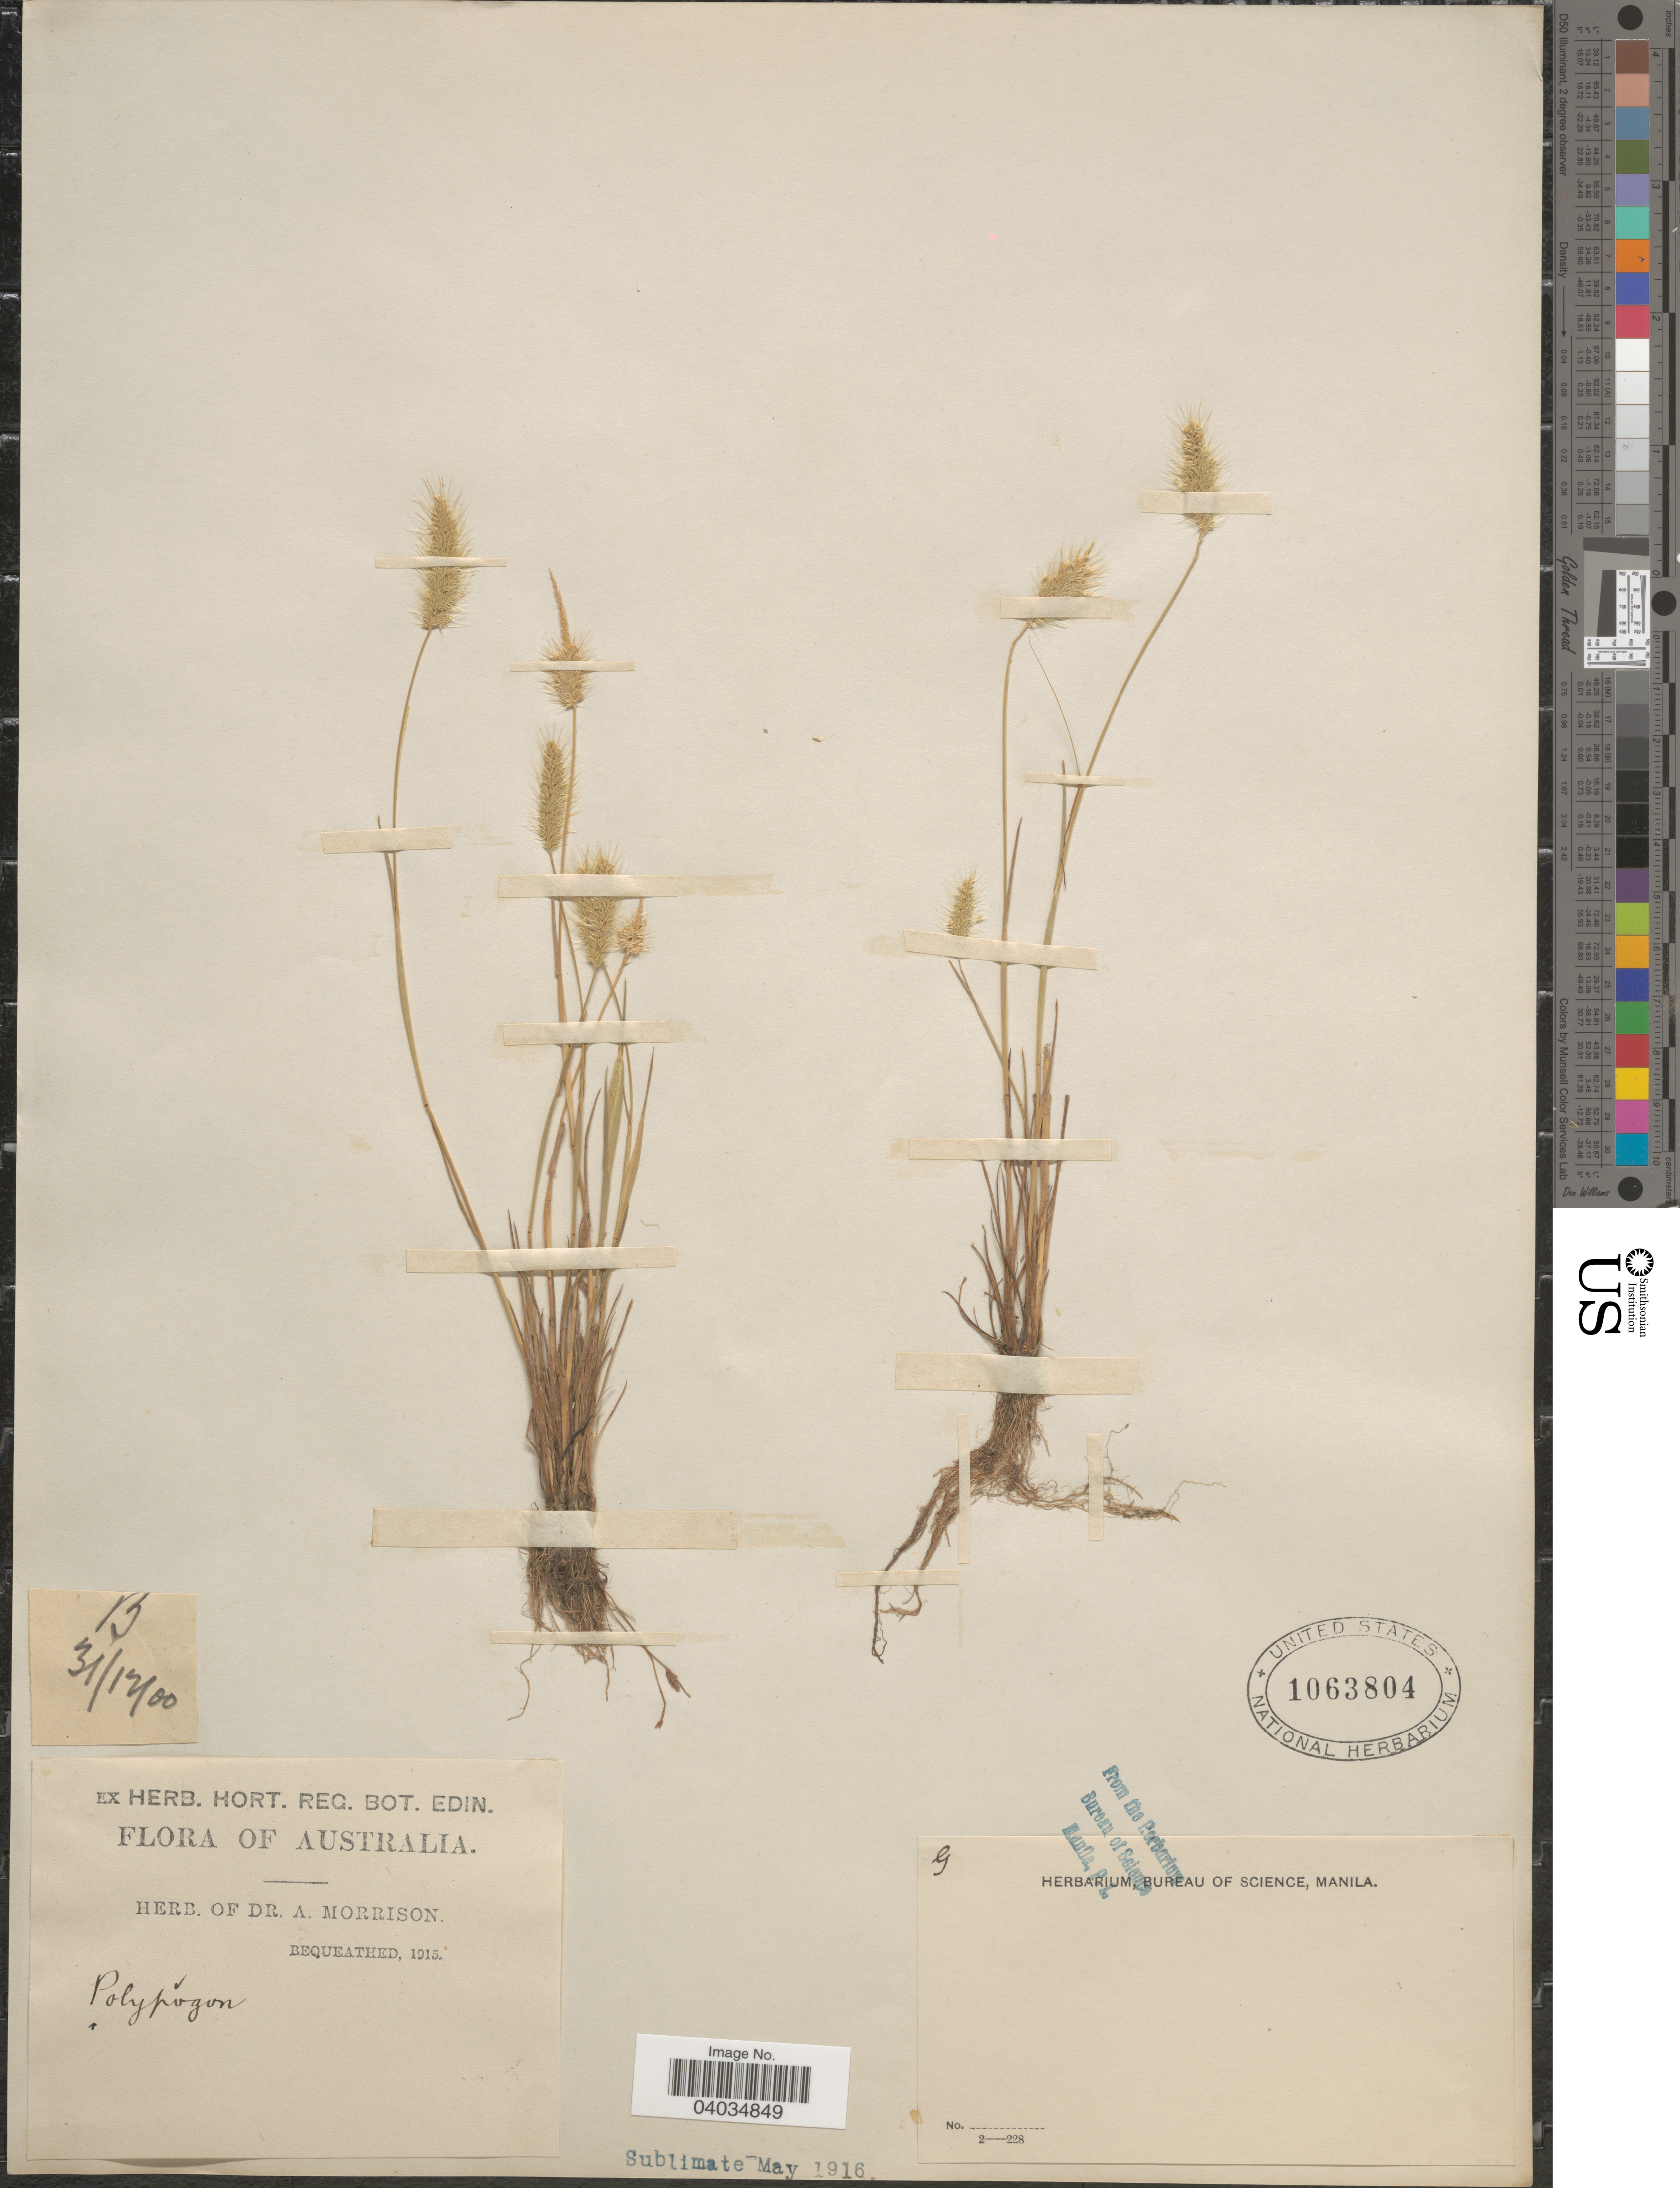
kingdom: Plantae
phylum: Tracheophyta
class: Liliopsida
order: Poales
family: Poaceae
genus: Polypogon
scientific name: Polypogon maritimus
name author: Willd.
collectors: ex herb. Dr. A. Morrison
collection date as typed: Transcribed d/m/y: 31/12/0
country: Australia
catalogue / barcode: US 1063804